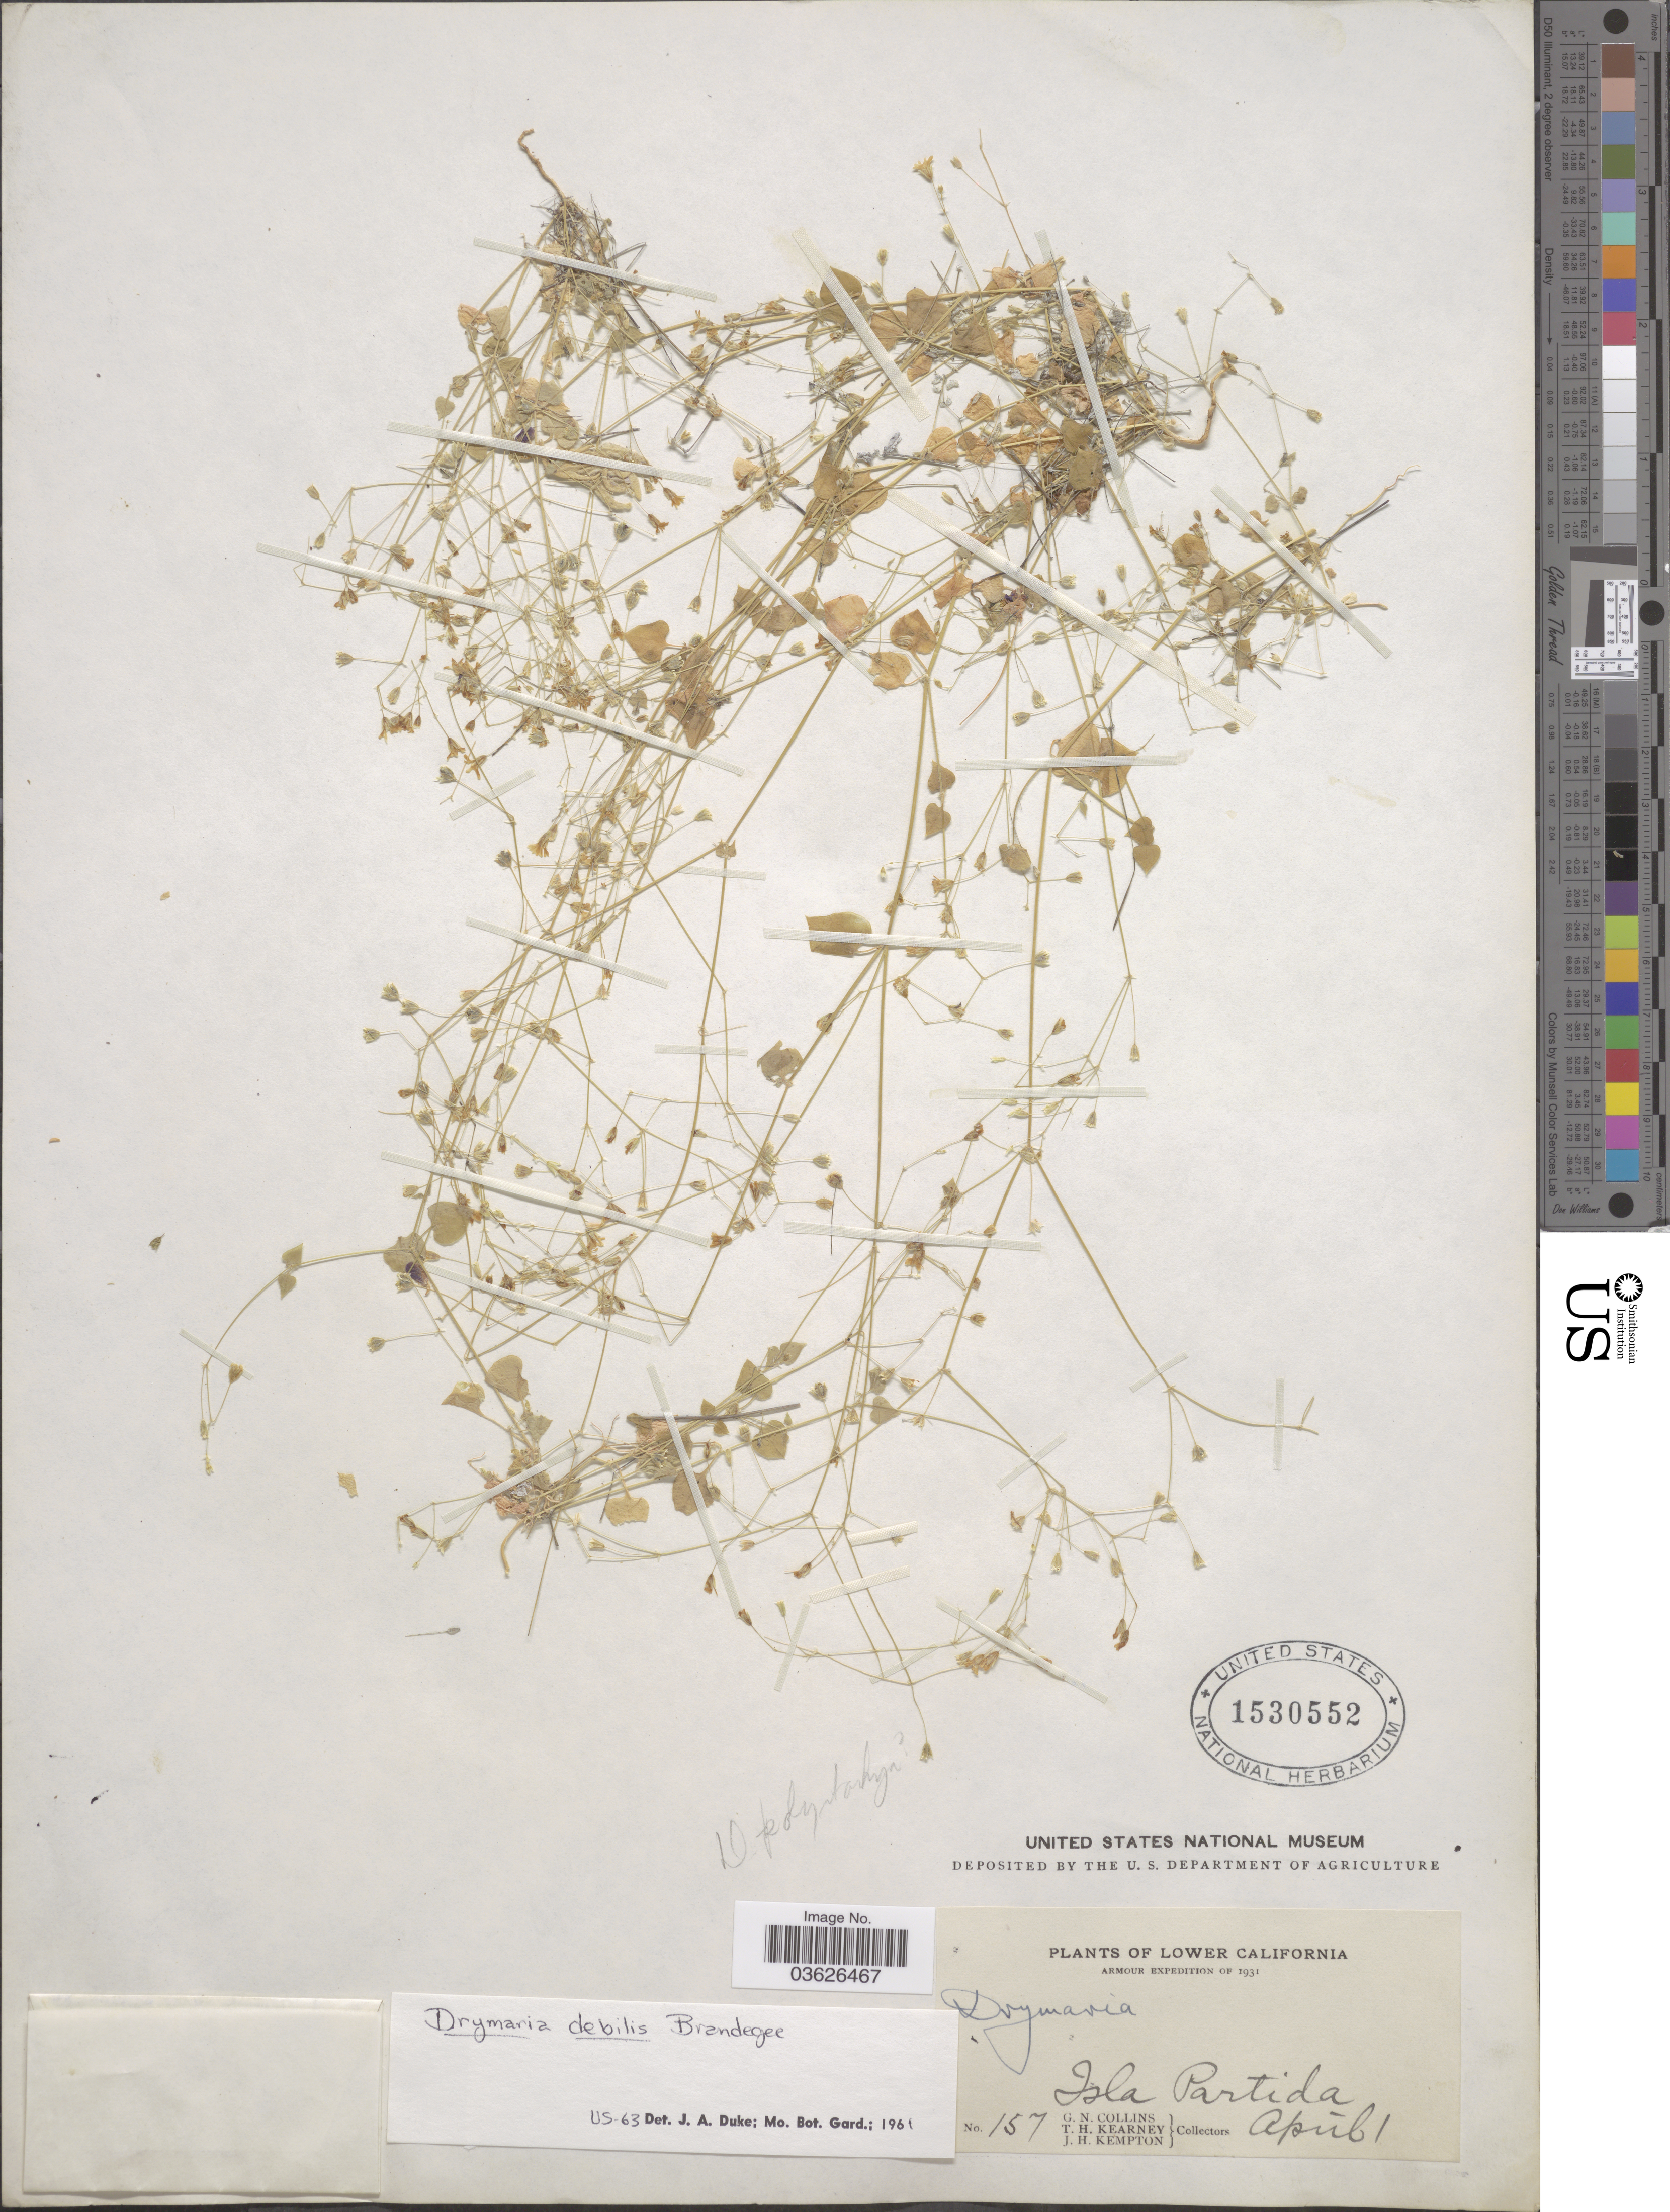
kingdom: Plantae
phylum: Tracheophyta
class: Magnoliopsida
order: Caryophyllales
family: Caryophyllaceae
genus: Drymaria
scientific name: Drymaria debilis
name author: Brandegee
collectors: G. Collins, T. H. Kearney & J. H. Kempton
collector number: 157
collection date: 1931-04-01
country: Mexico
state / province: Baja California Norte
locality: Lower California. Isla Partida.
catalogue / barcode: US 1530552